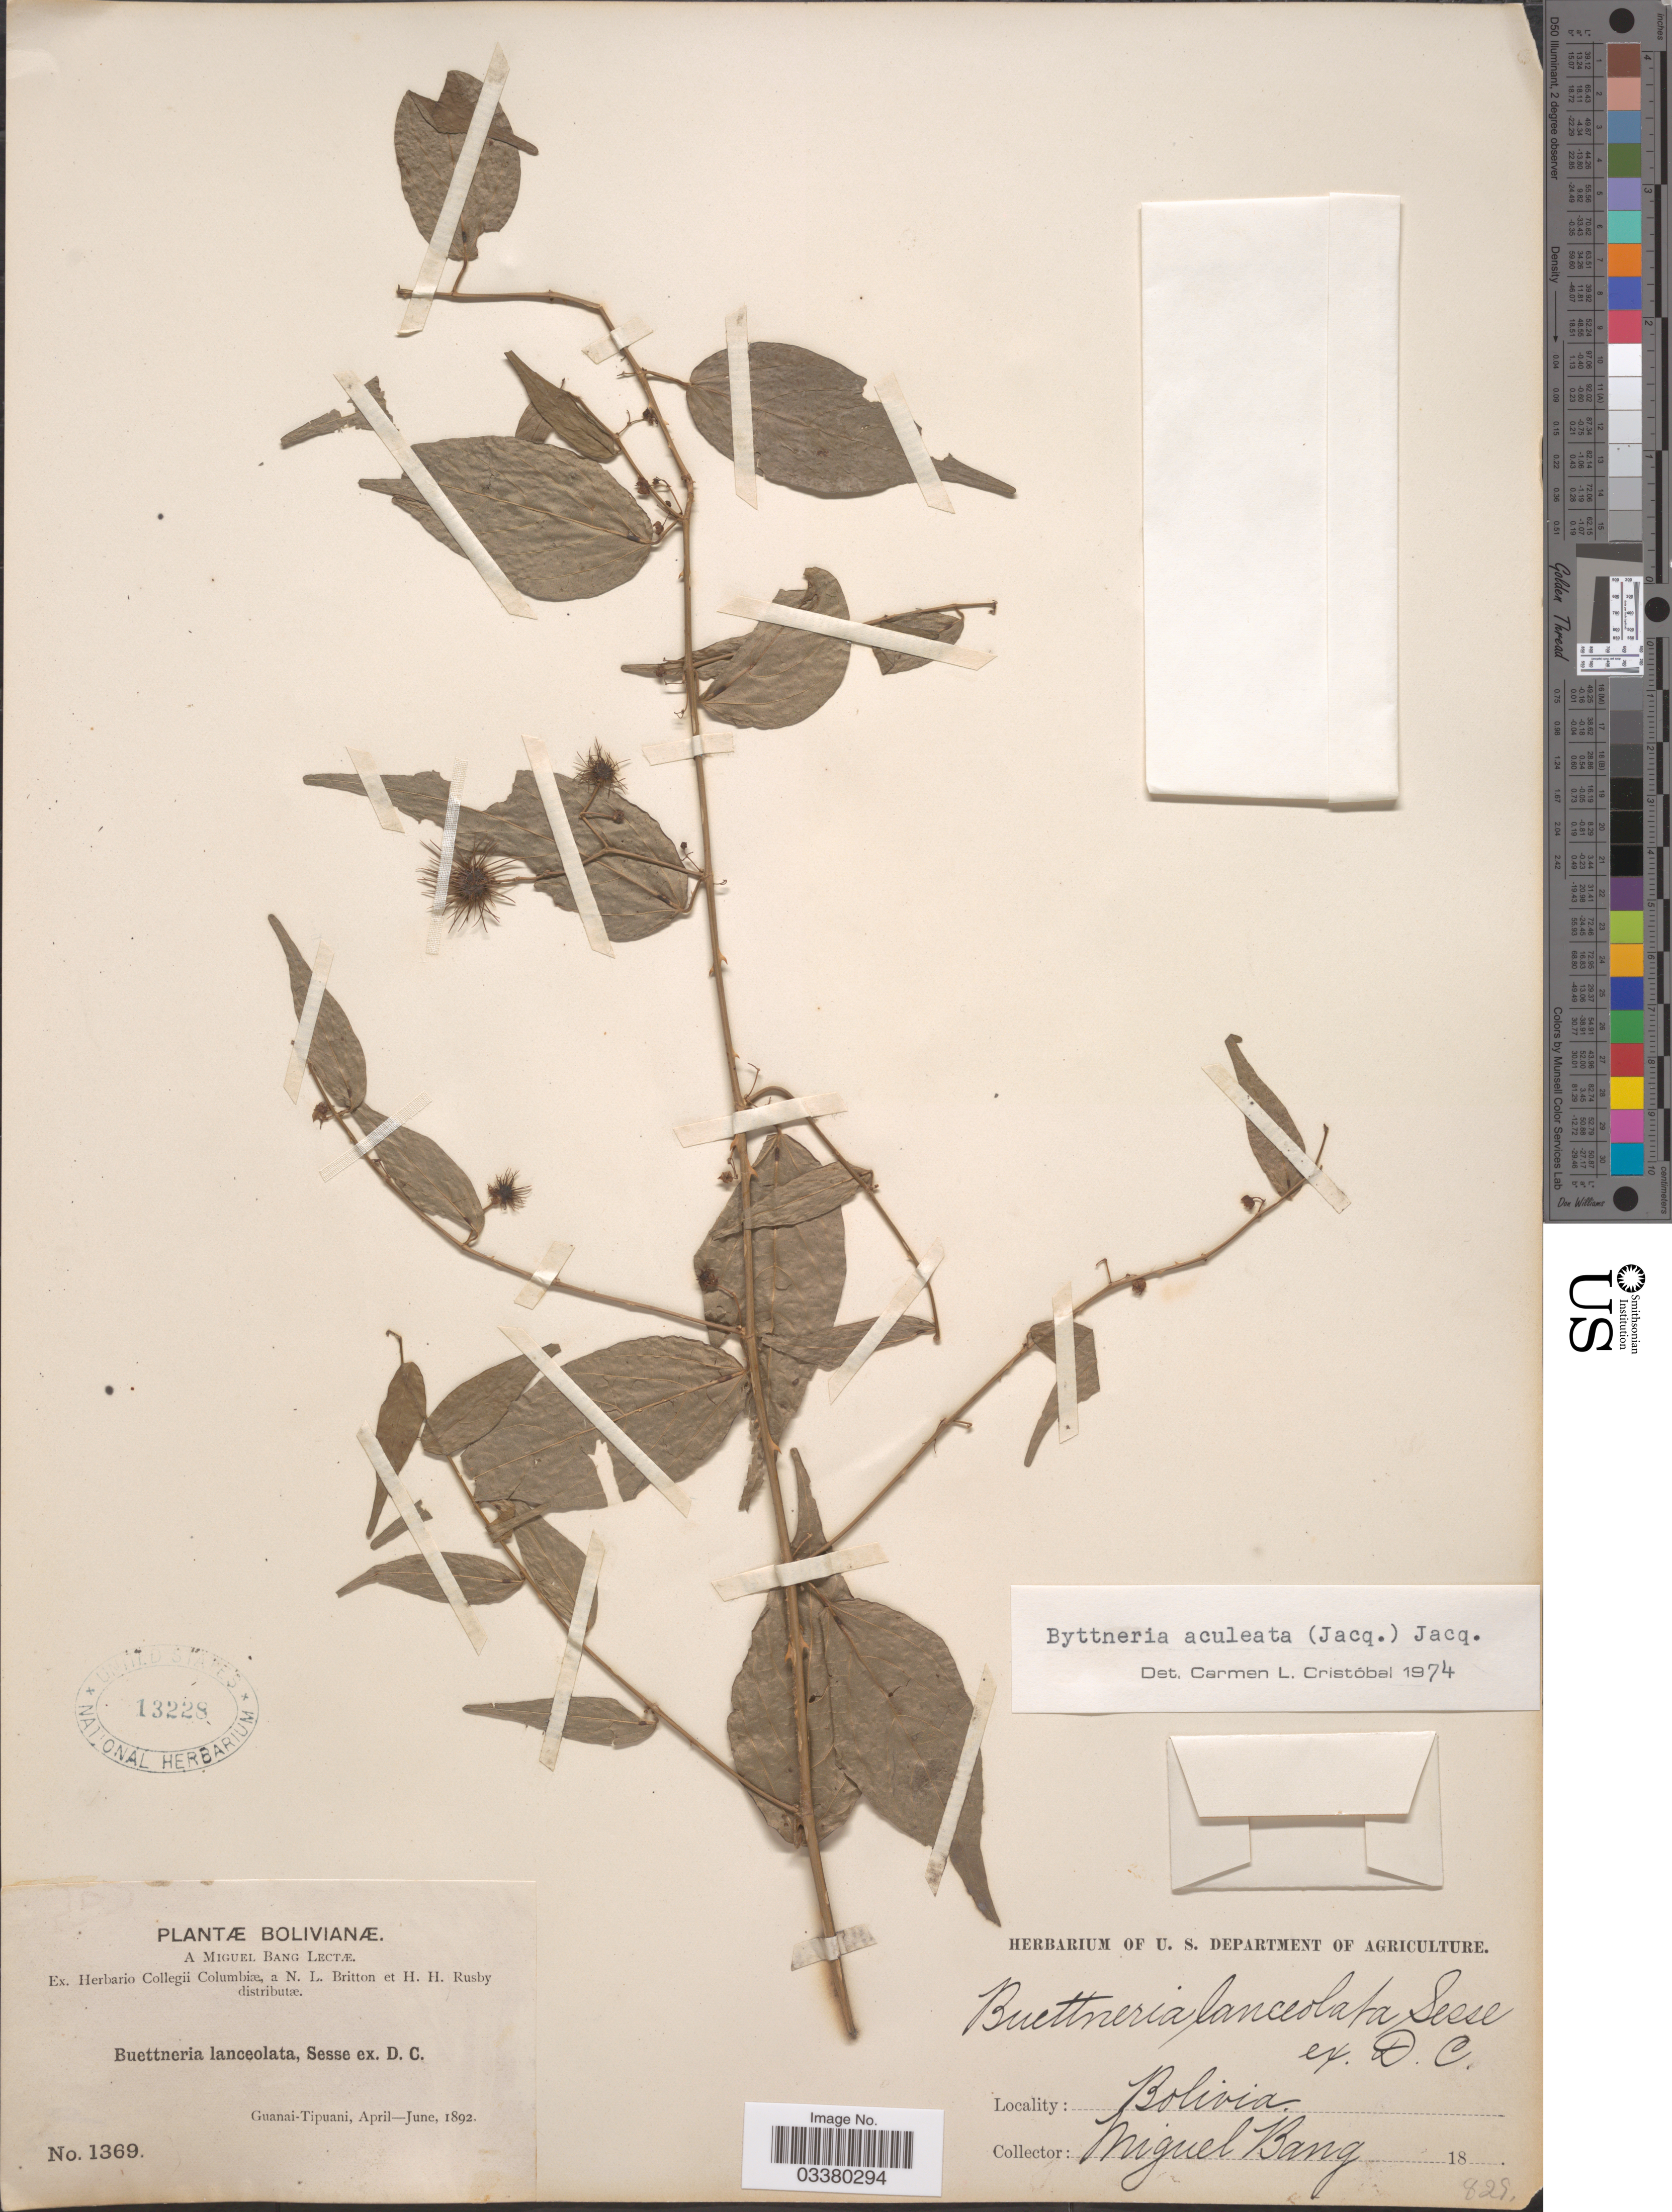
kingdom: Plantae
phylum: Tracheophyta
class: Magnoliopsida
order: Malvales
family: Malvaceae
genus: Byttneria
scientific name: Byttneria aculeata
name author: (Jacq.) Jacq.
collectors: M. Bang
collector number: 1369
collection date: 1892-06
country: Bolivia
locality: Gaunai-Tipuani.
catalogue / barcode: US 13228